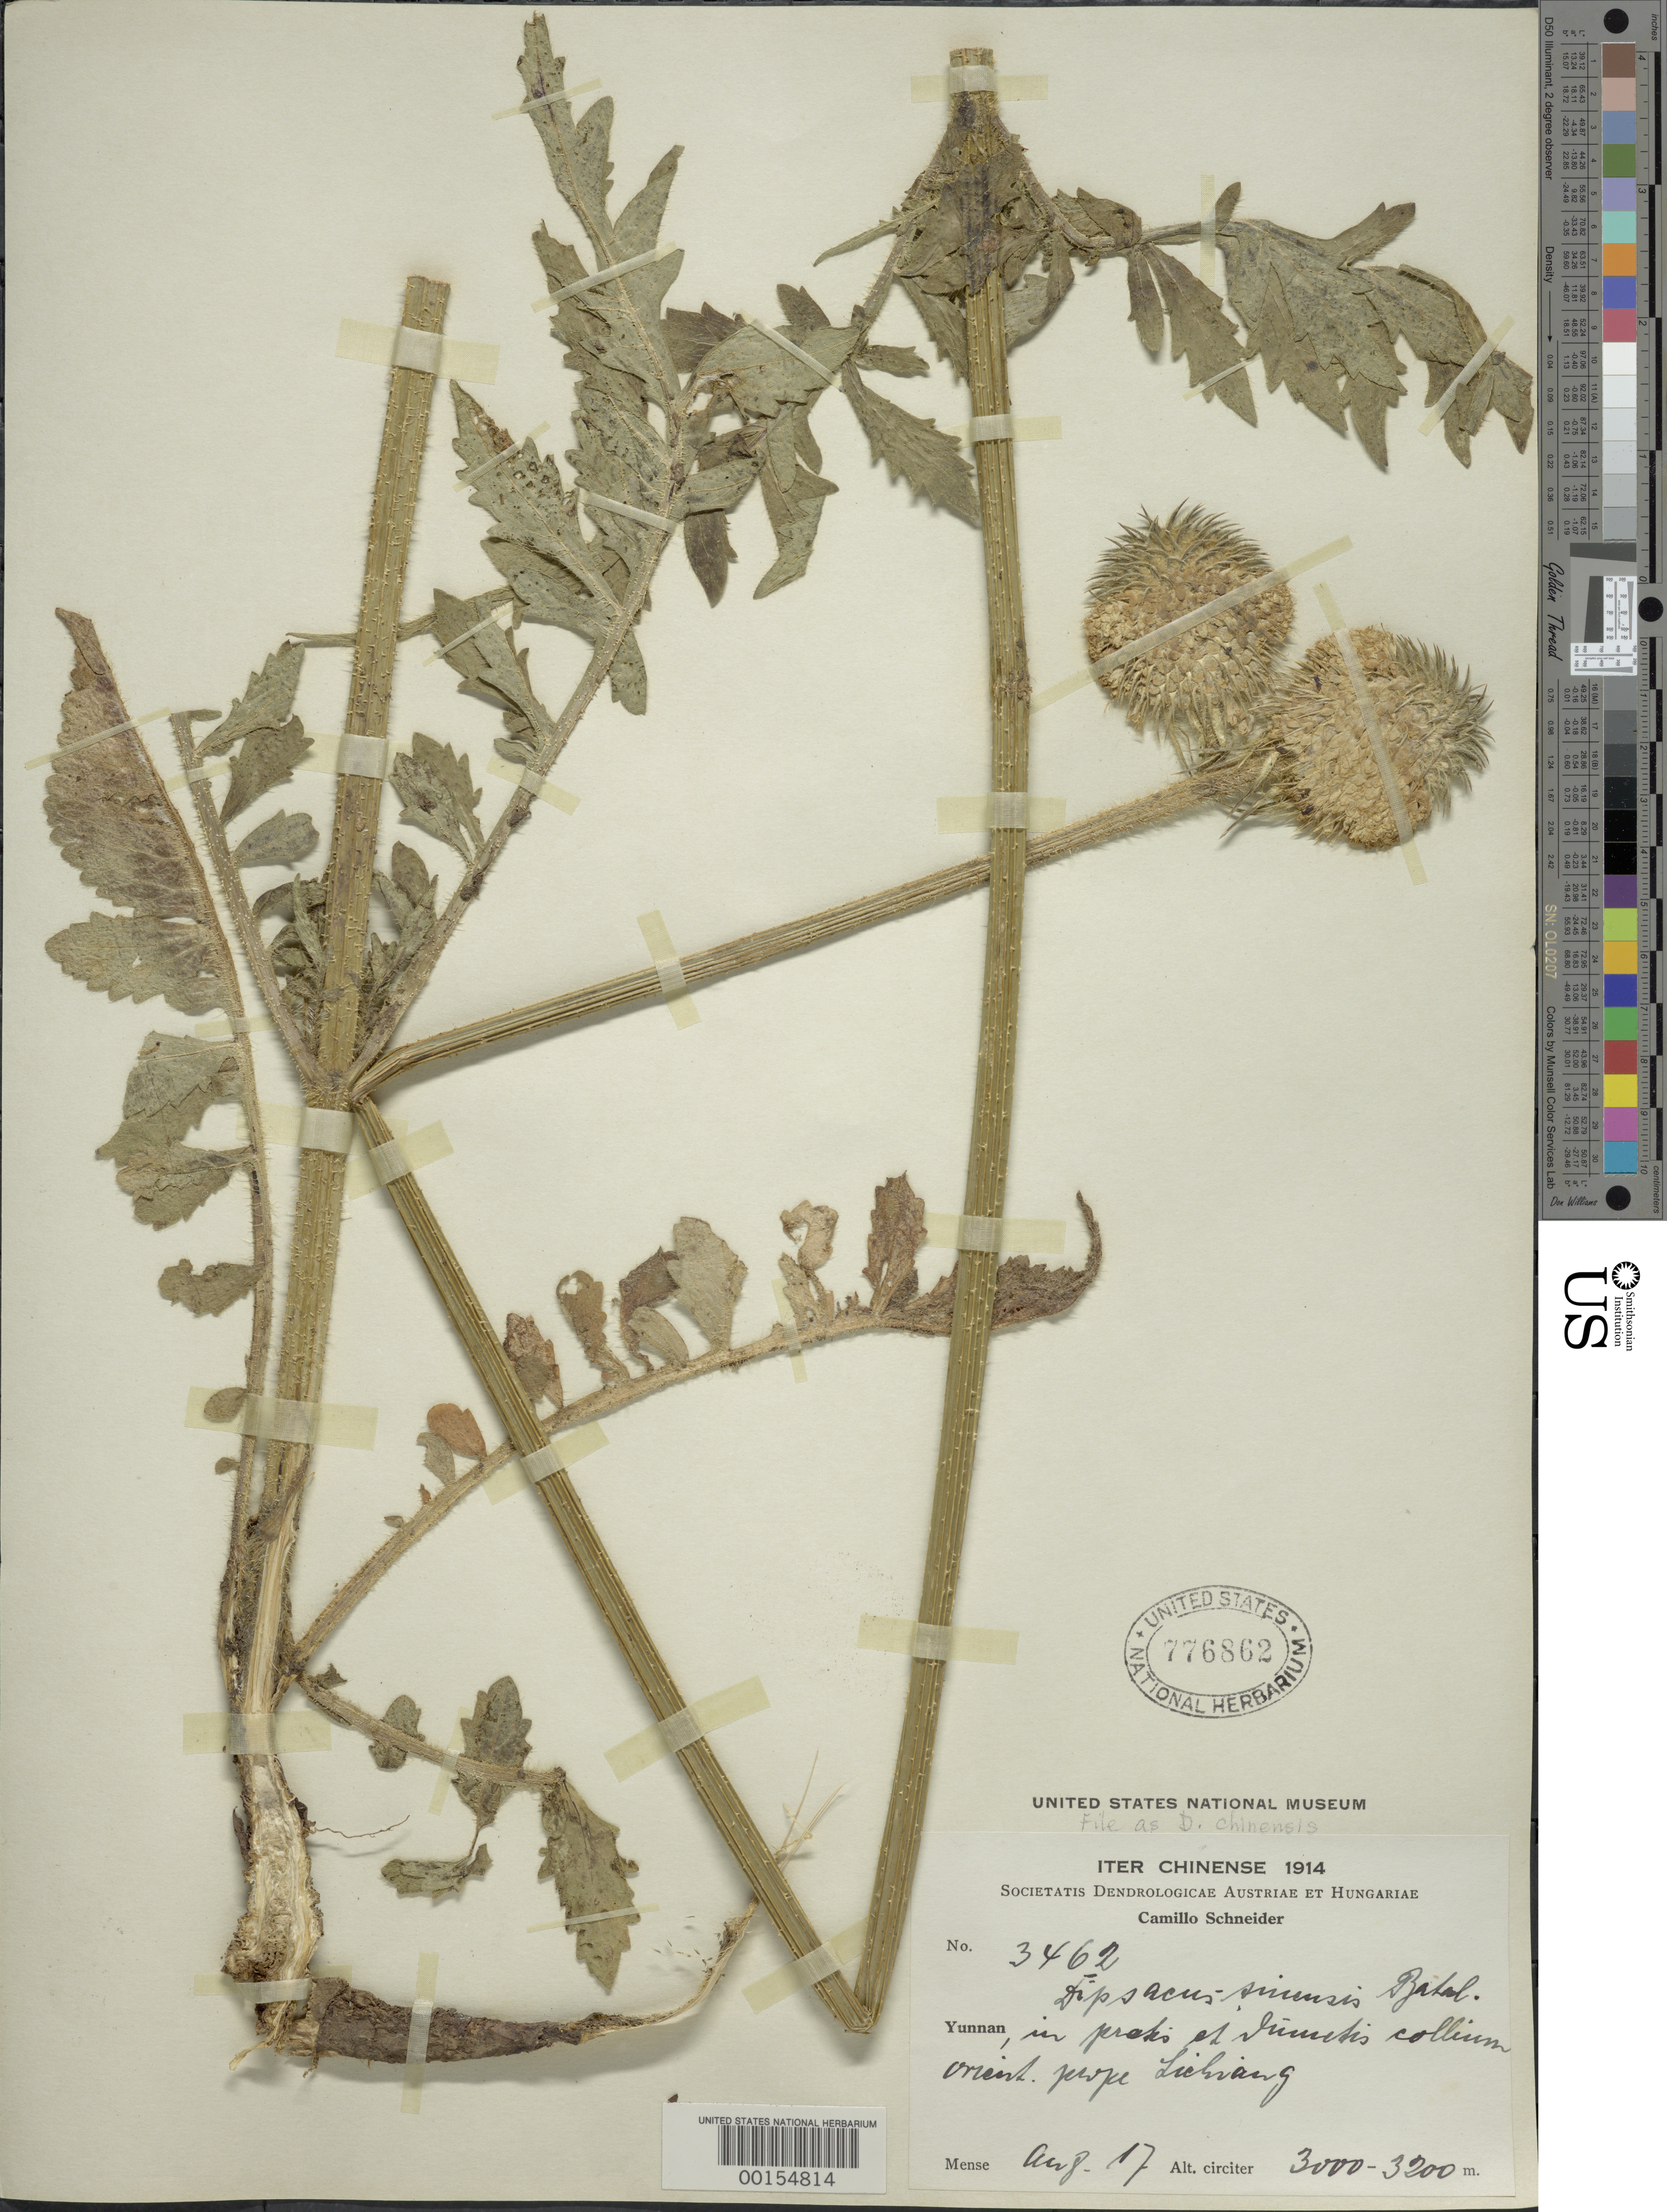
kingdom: Plantae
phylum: Tracheophyta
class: Magnoliopsida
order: Dipsacales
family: Caprifoliaceae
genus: Dipsacus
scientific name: Dipsacus chinensis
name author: Batalin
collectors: C. K. Schneider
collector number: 3462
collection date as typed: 17 Aug 1914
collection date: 1914-08-17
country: China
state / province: Yunnan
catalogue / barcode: US 776862